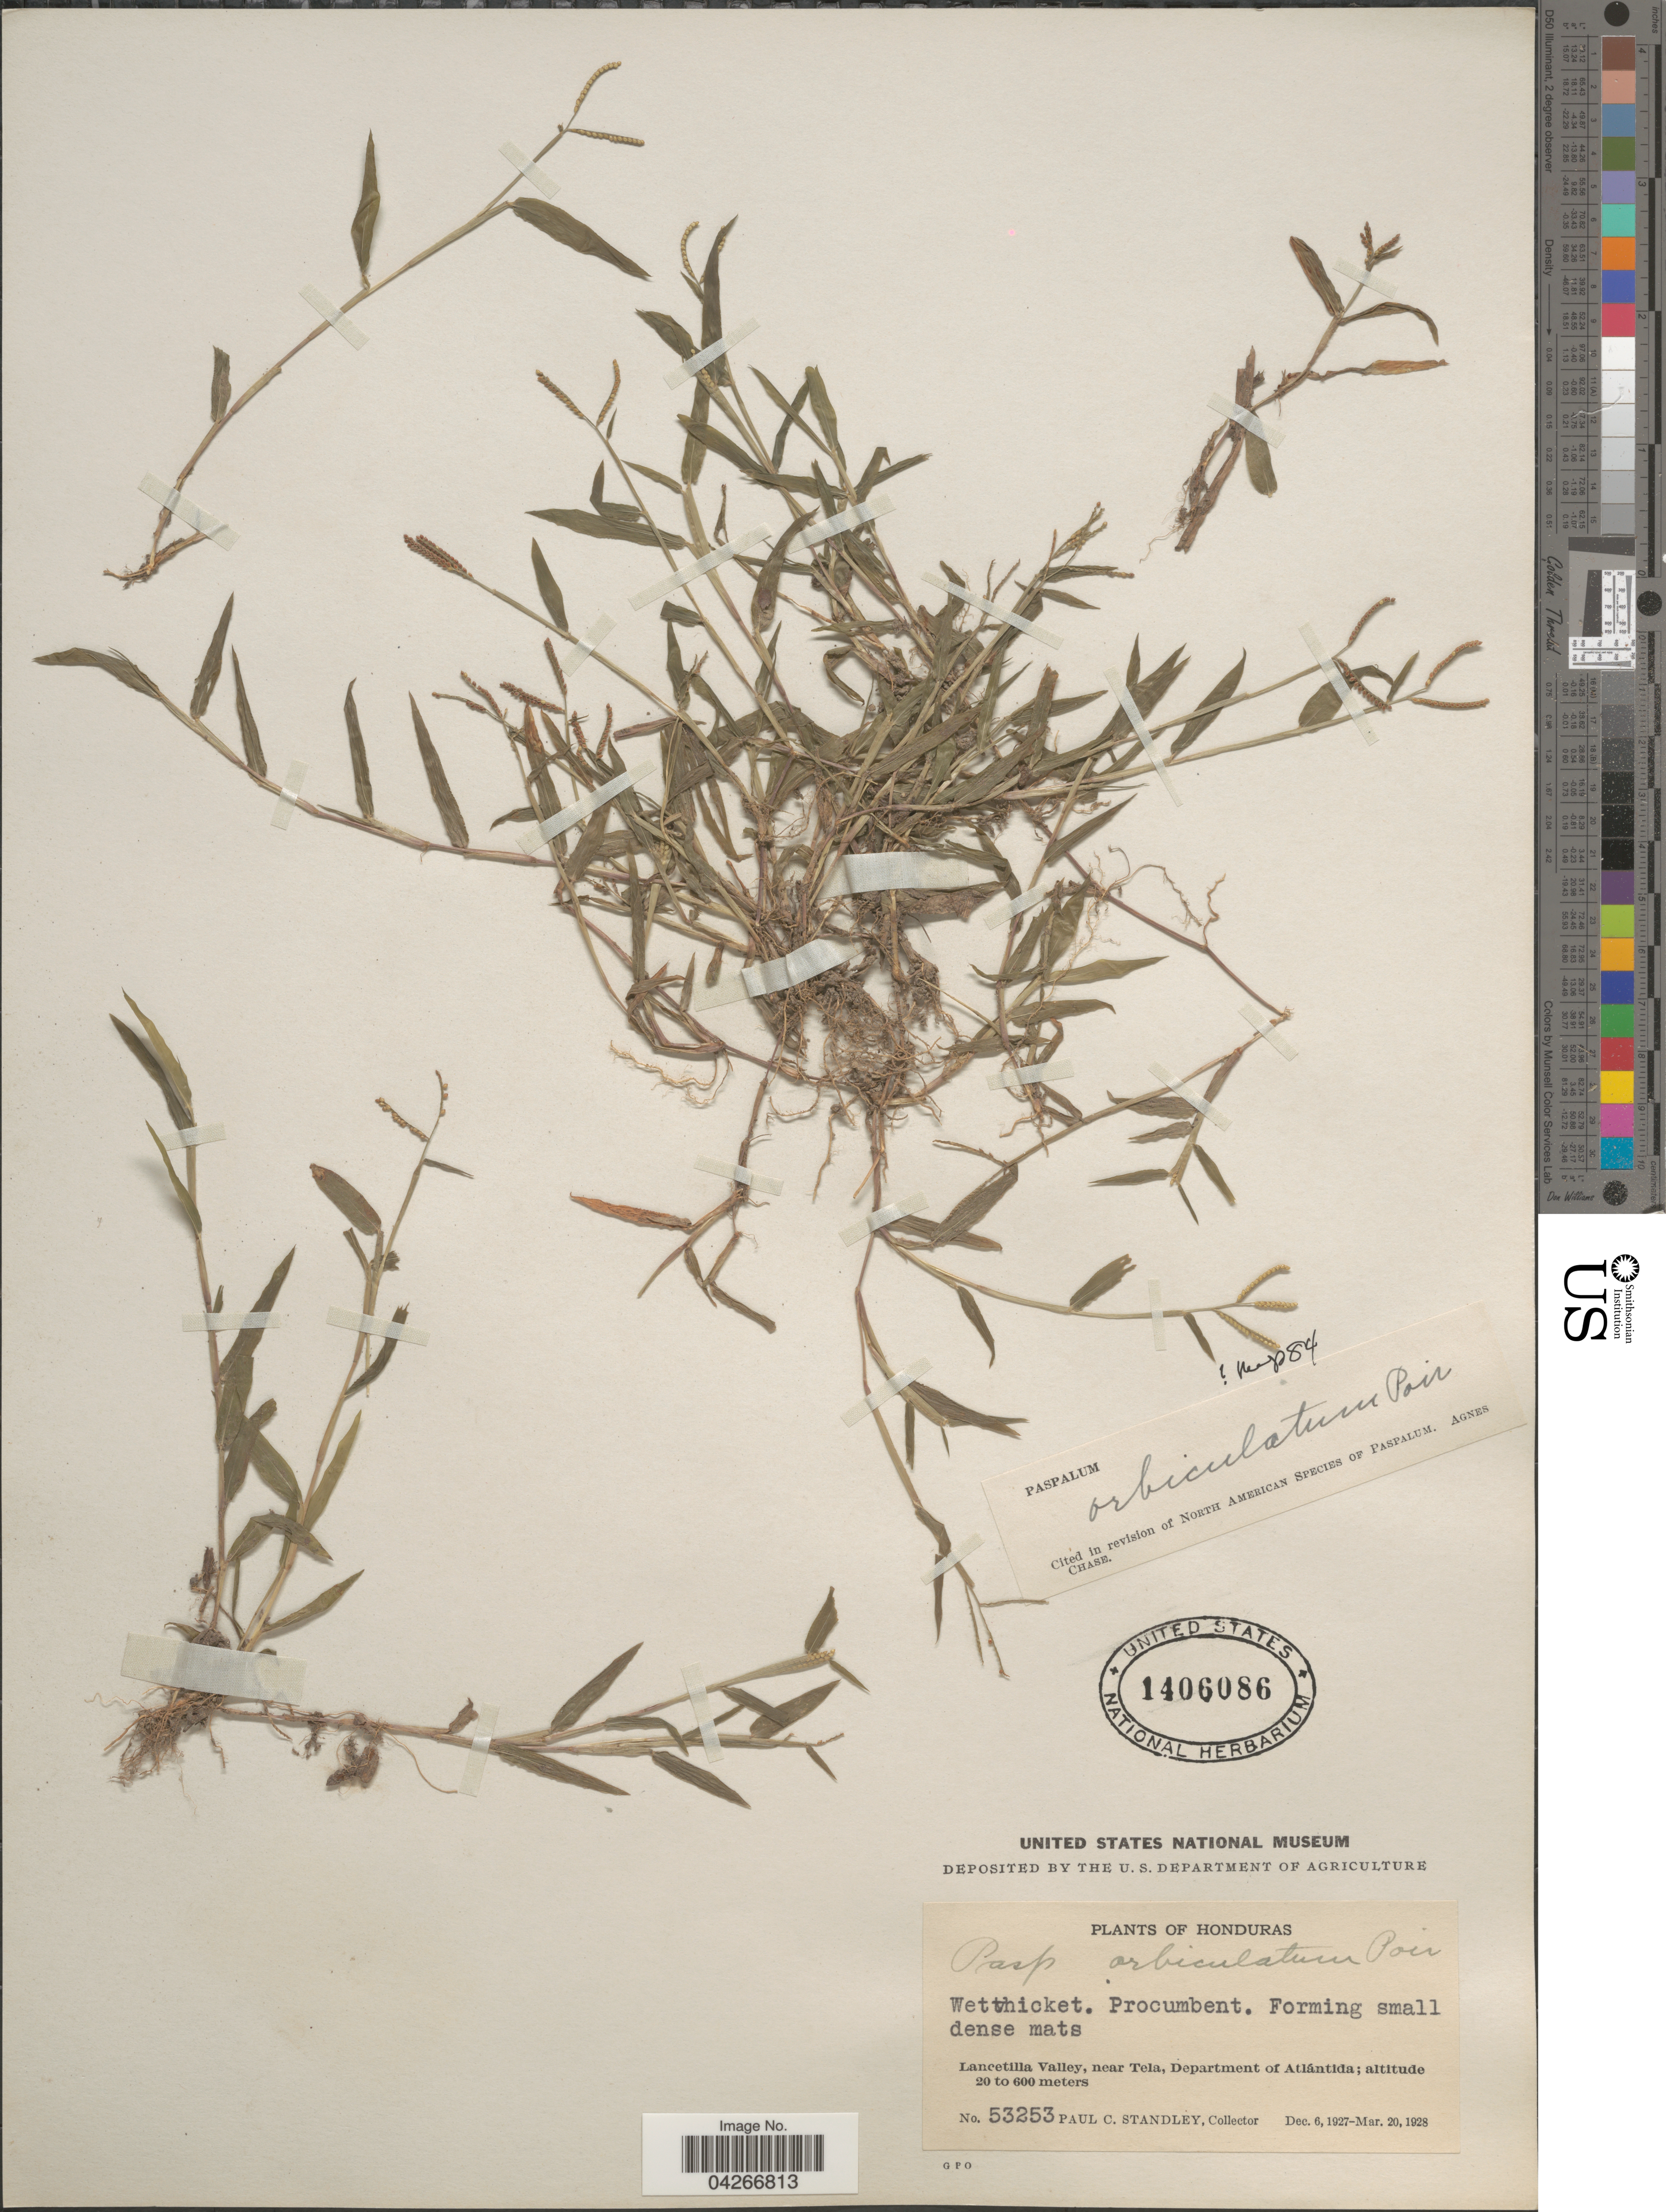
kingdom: Plantae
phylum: Tracheophyta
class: Liliopsida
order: Poales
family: Poaceae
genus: Paspalum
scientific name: Paspalum orbiculatum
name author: Poir. in Lam.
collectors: P. C. Standley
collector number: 53253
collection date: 1927-12-06/1928-03-20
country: Honduras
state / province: Atlantida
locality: Wet thicket. Lancetilla Valley, near Tela, Department of Atlántida.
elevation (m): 20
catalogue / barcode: US 1406086